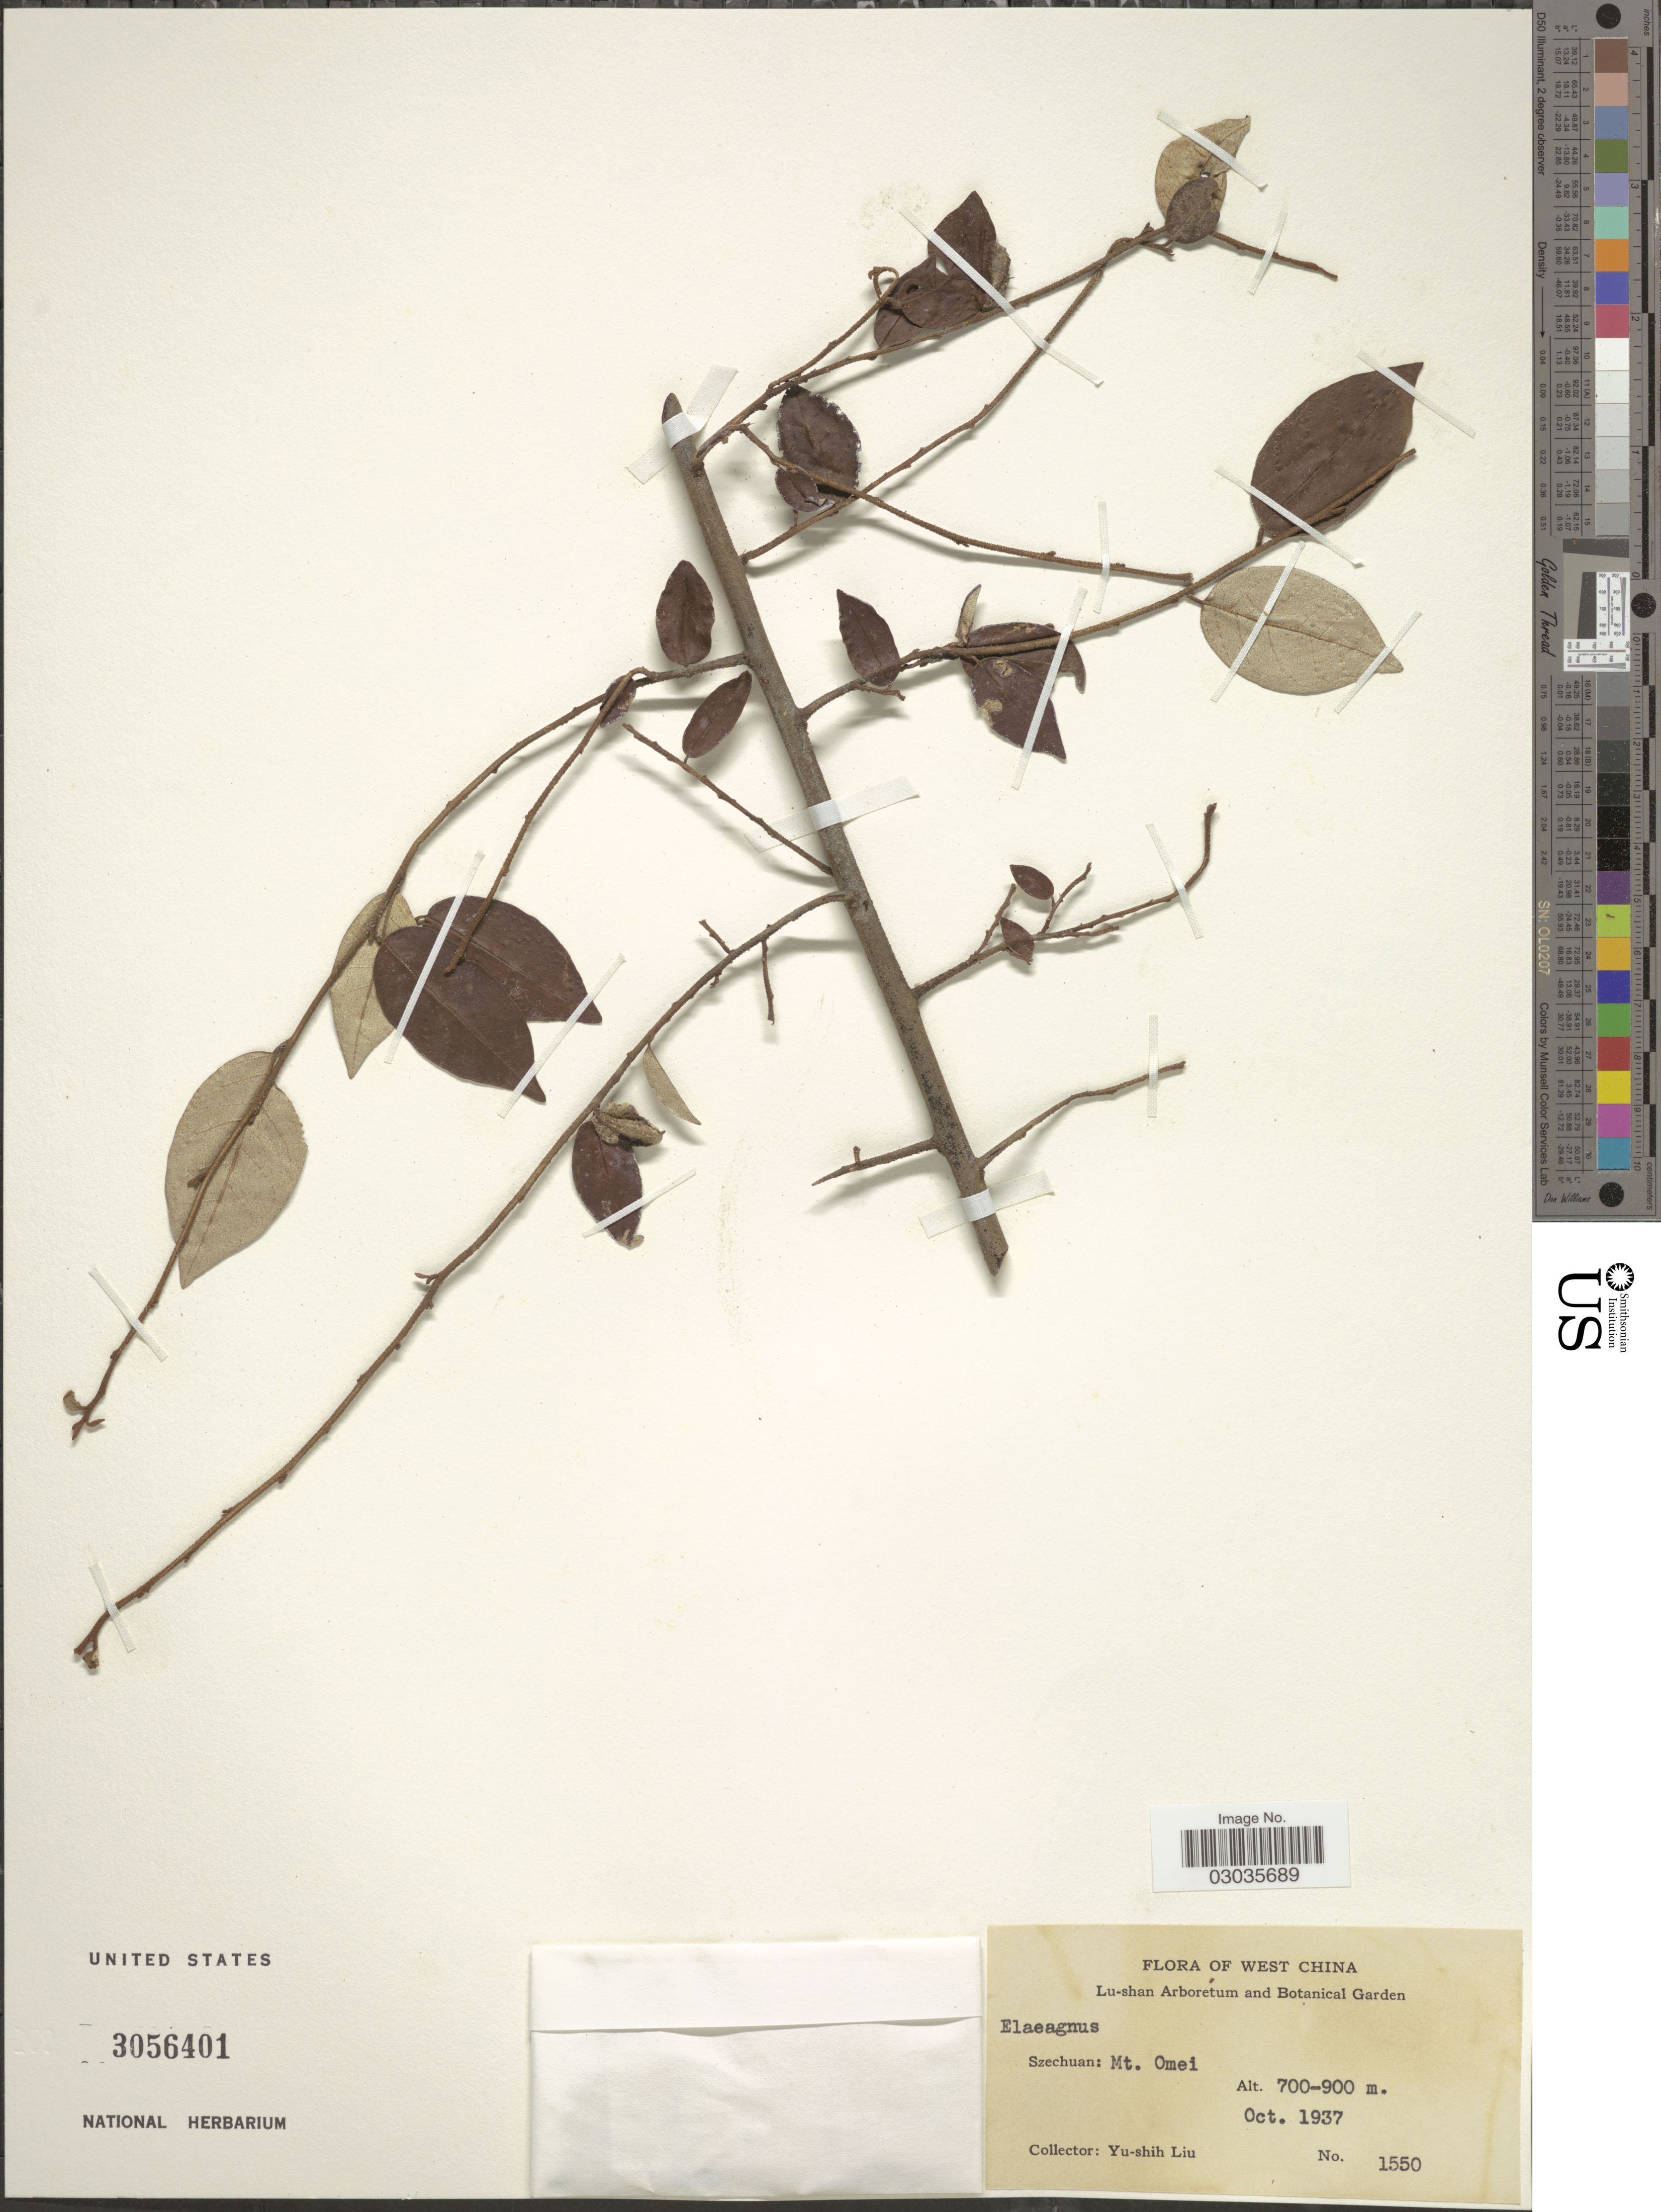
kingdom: Plantae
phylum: Tracheophyta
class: Magnoliopsida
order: Rosales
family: Elaeagnaceae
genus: Elaeagnus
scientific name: Elaeagnus sp.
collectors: Y.-S. Liu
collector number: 1550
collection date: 1937-10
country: China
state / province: Sichuan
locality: West China. Szechuan: Mt. Omei.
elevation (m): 700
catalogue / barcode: US 3056401